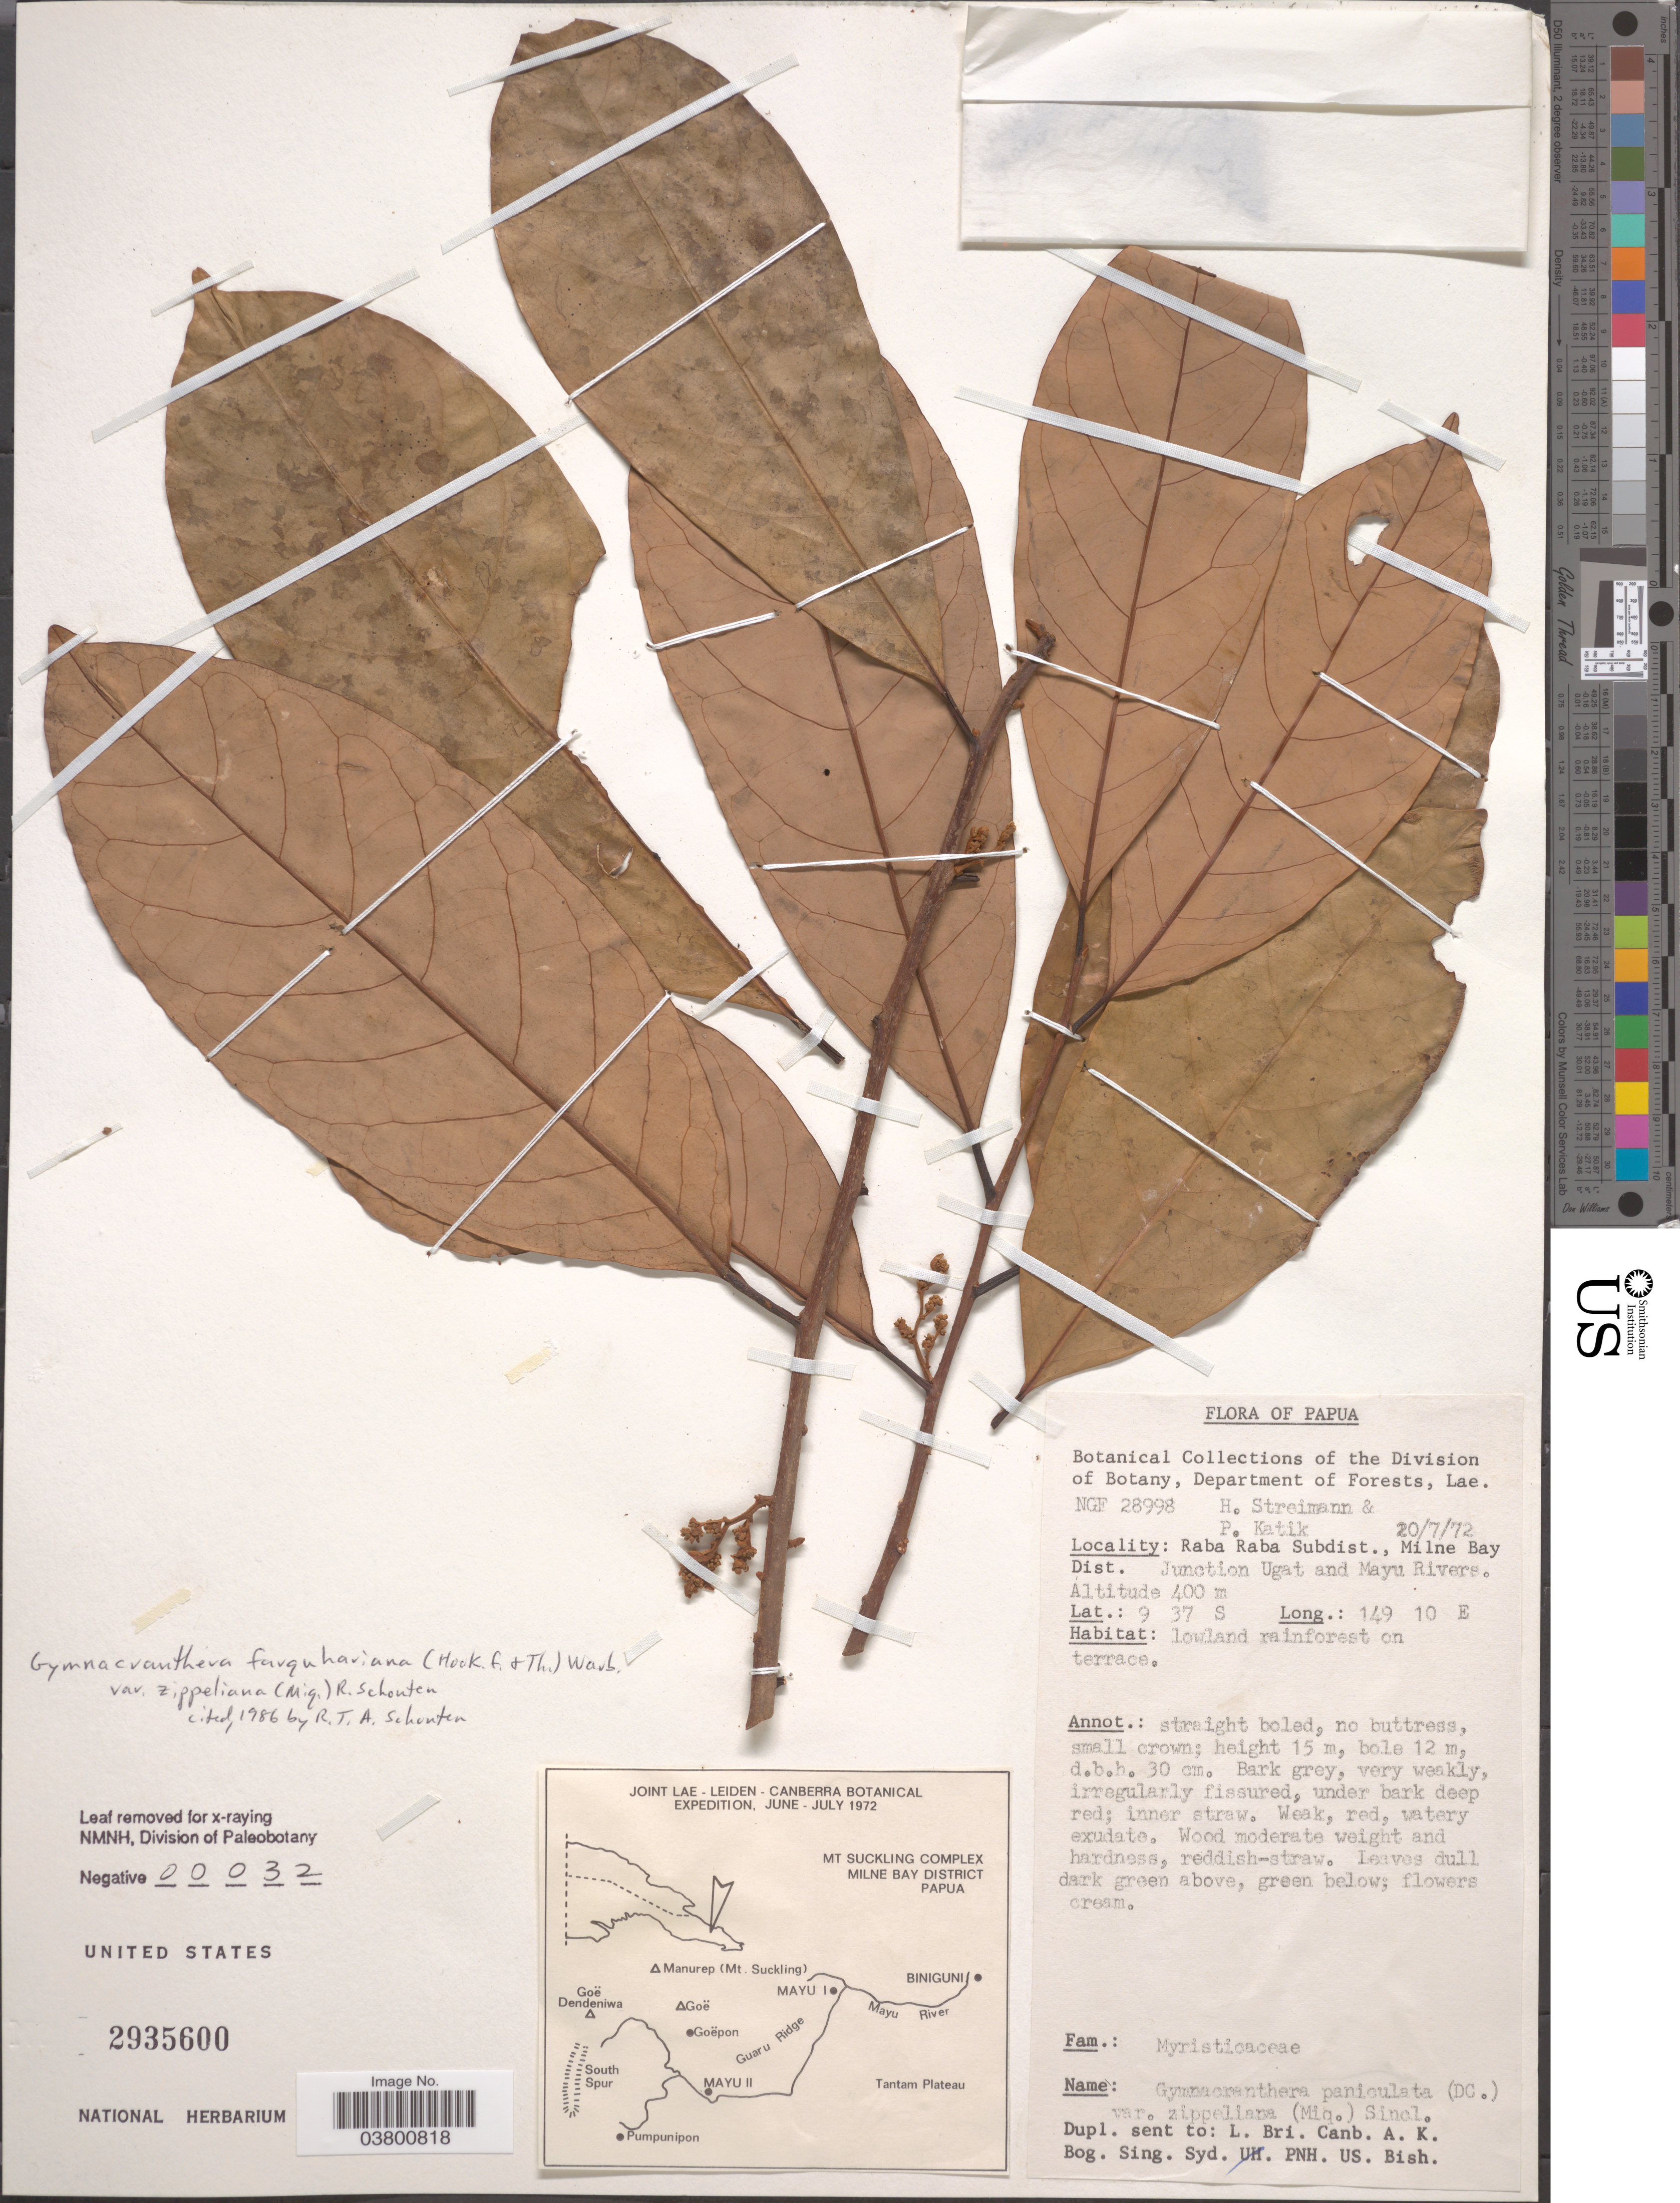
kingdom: Plantae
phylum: Tracheophyta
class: Magnoliopsida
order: Magnoliales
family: Myristicaceae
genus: Gymnacranthera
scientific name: Gymnacranthera farquhariana var. zippeliana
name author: (Miq.) R.T.A. Schouten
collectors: H. Streimann & P. Katik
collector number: NGF 28998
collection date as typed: Transcribed d/m/y: 20/7/72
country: Papua New Guinea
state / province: Milne Bay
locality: Papua. Raba Raba Subdist., Milne Bay Dist. Junction Ugat and Mayu Rivers.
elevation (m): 400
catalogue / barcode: US 2935600